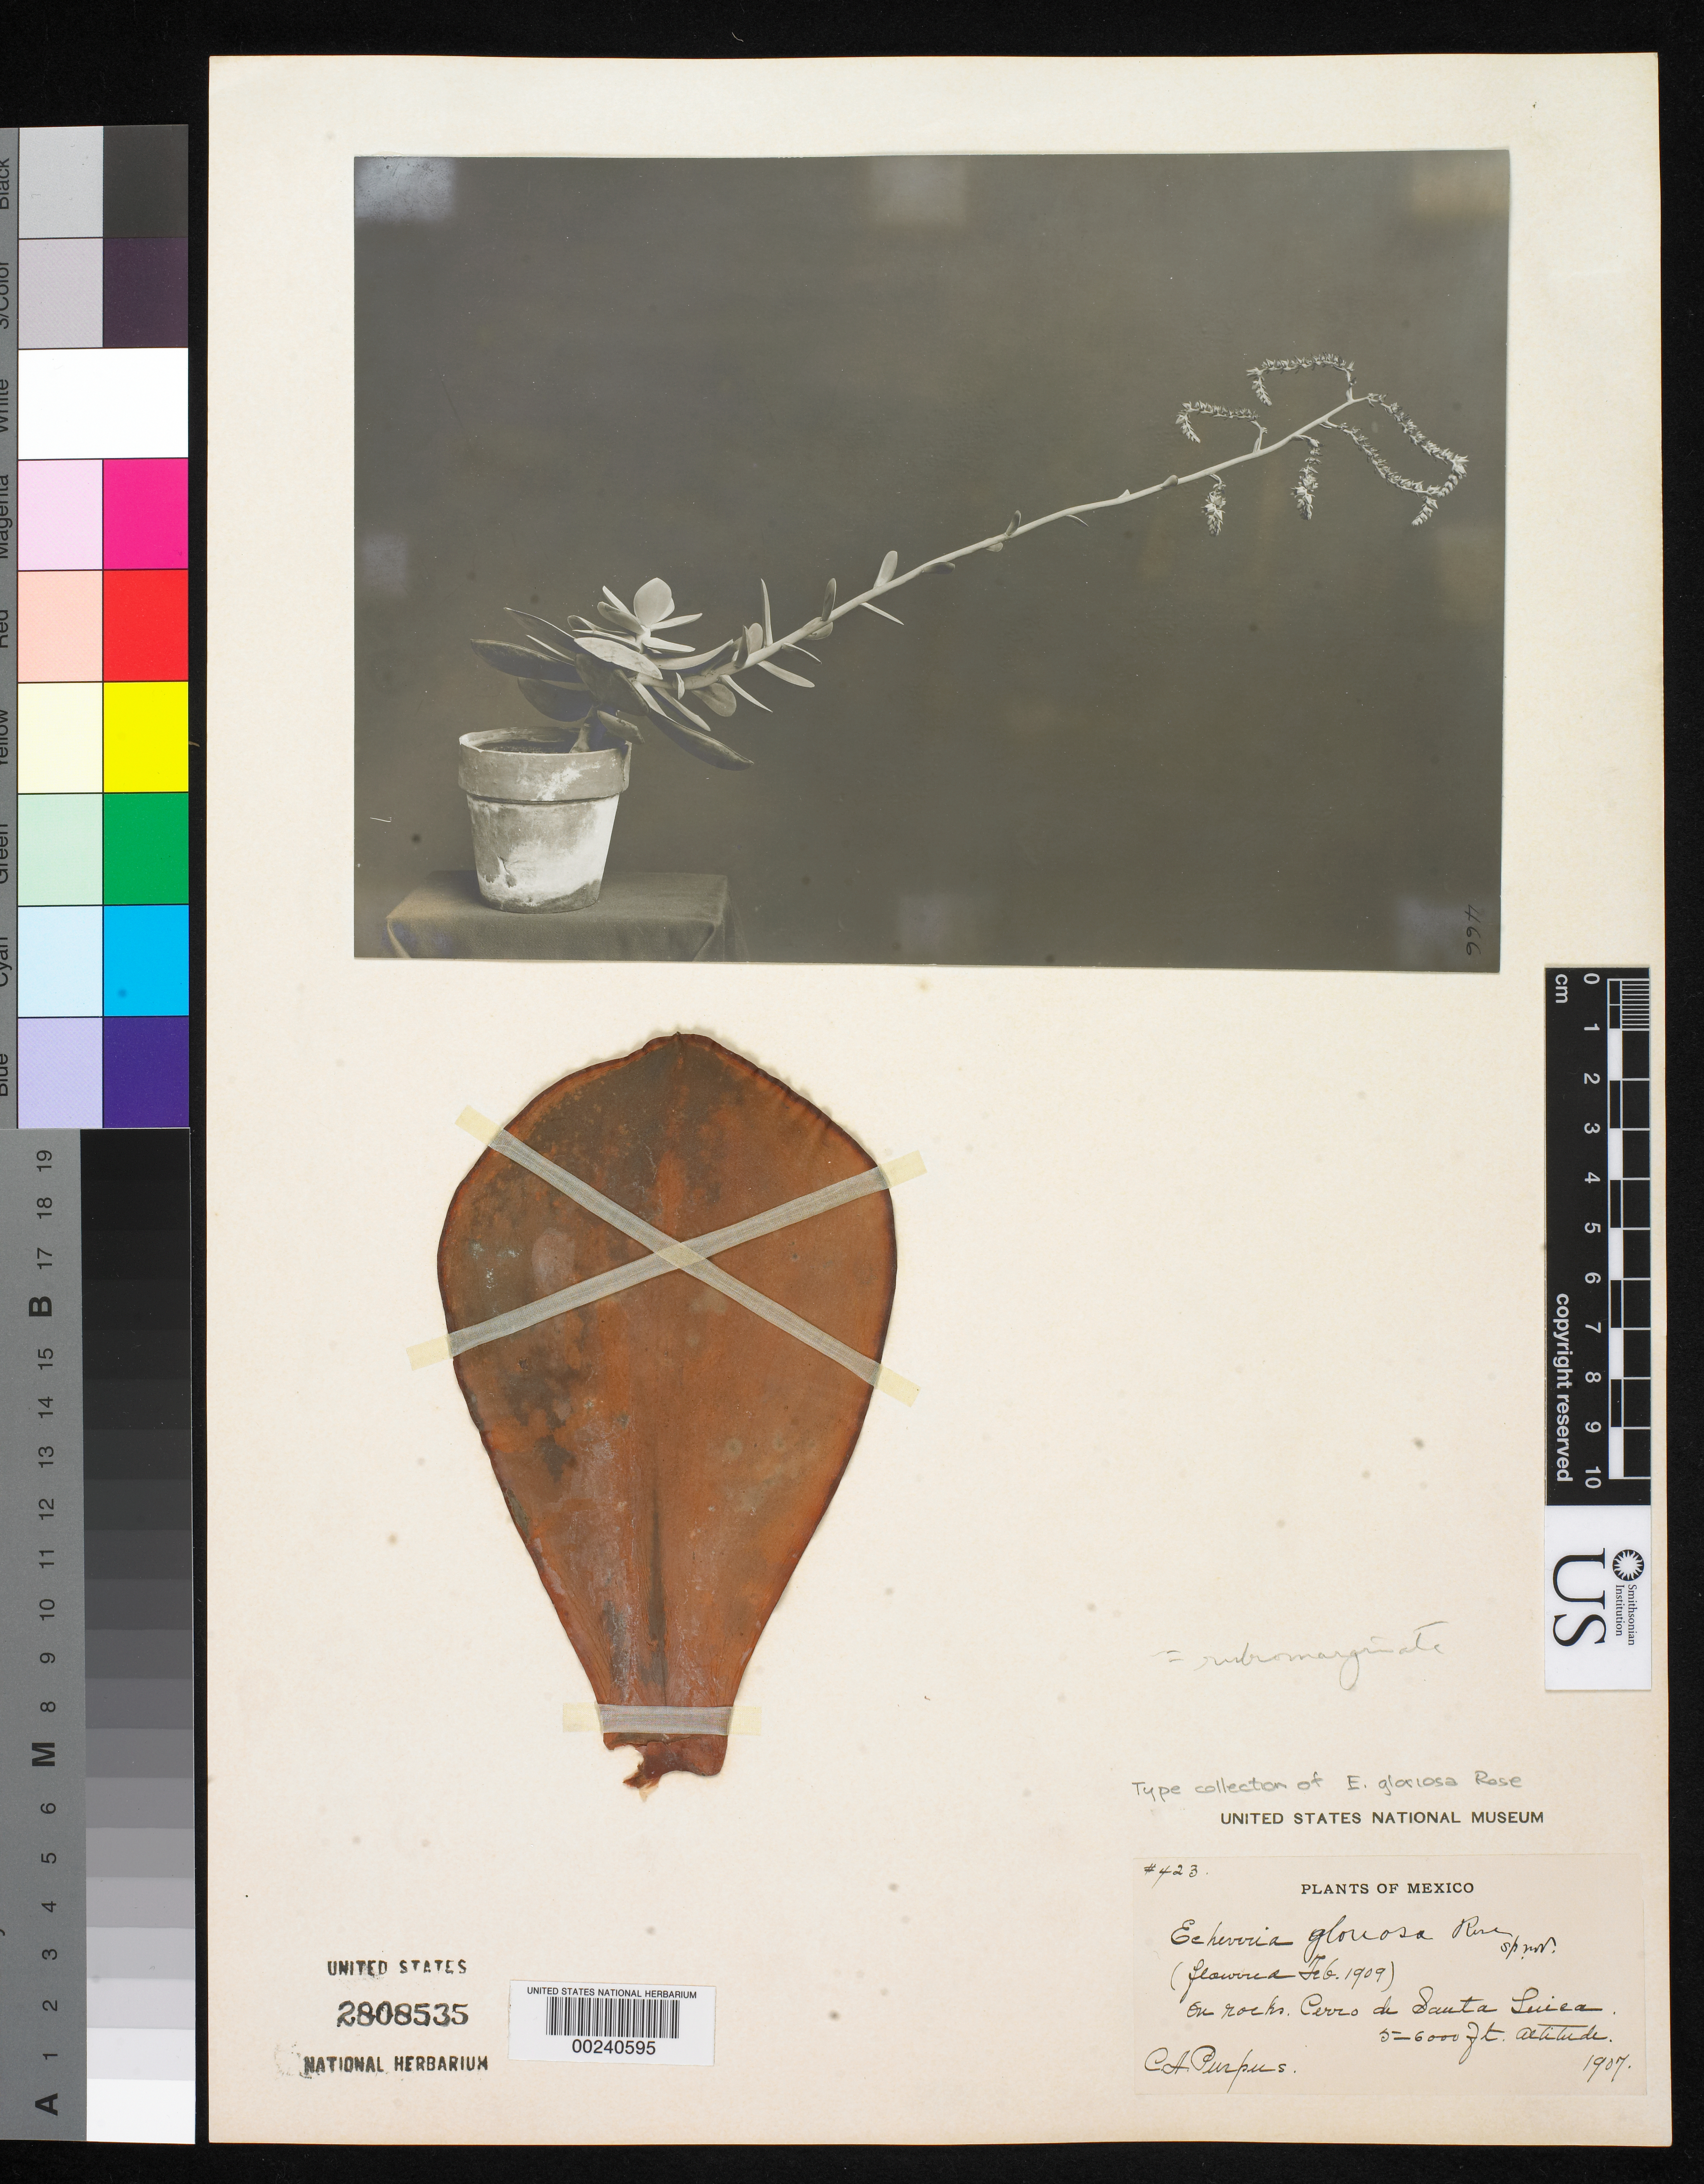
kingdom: Plantae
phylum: Tracheophyta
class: Magnoliopsida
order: Saxifragales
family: Crassulaceae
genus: Echeveria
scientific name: Echeveria gloriosa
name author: Rose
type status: Isotype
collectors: C. A. Purpus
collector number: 423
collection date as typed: Feb 1909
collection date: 1907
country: Mexico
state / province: Puebla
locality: Cerro de Santa Luisa.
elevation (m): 1524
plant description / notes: Specimen collected in wild by Purpus 1907, type collection made from cultivated material, "flowered Feb. 1909".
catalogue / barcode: US 2808535